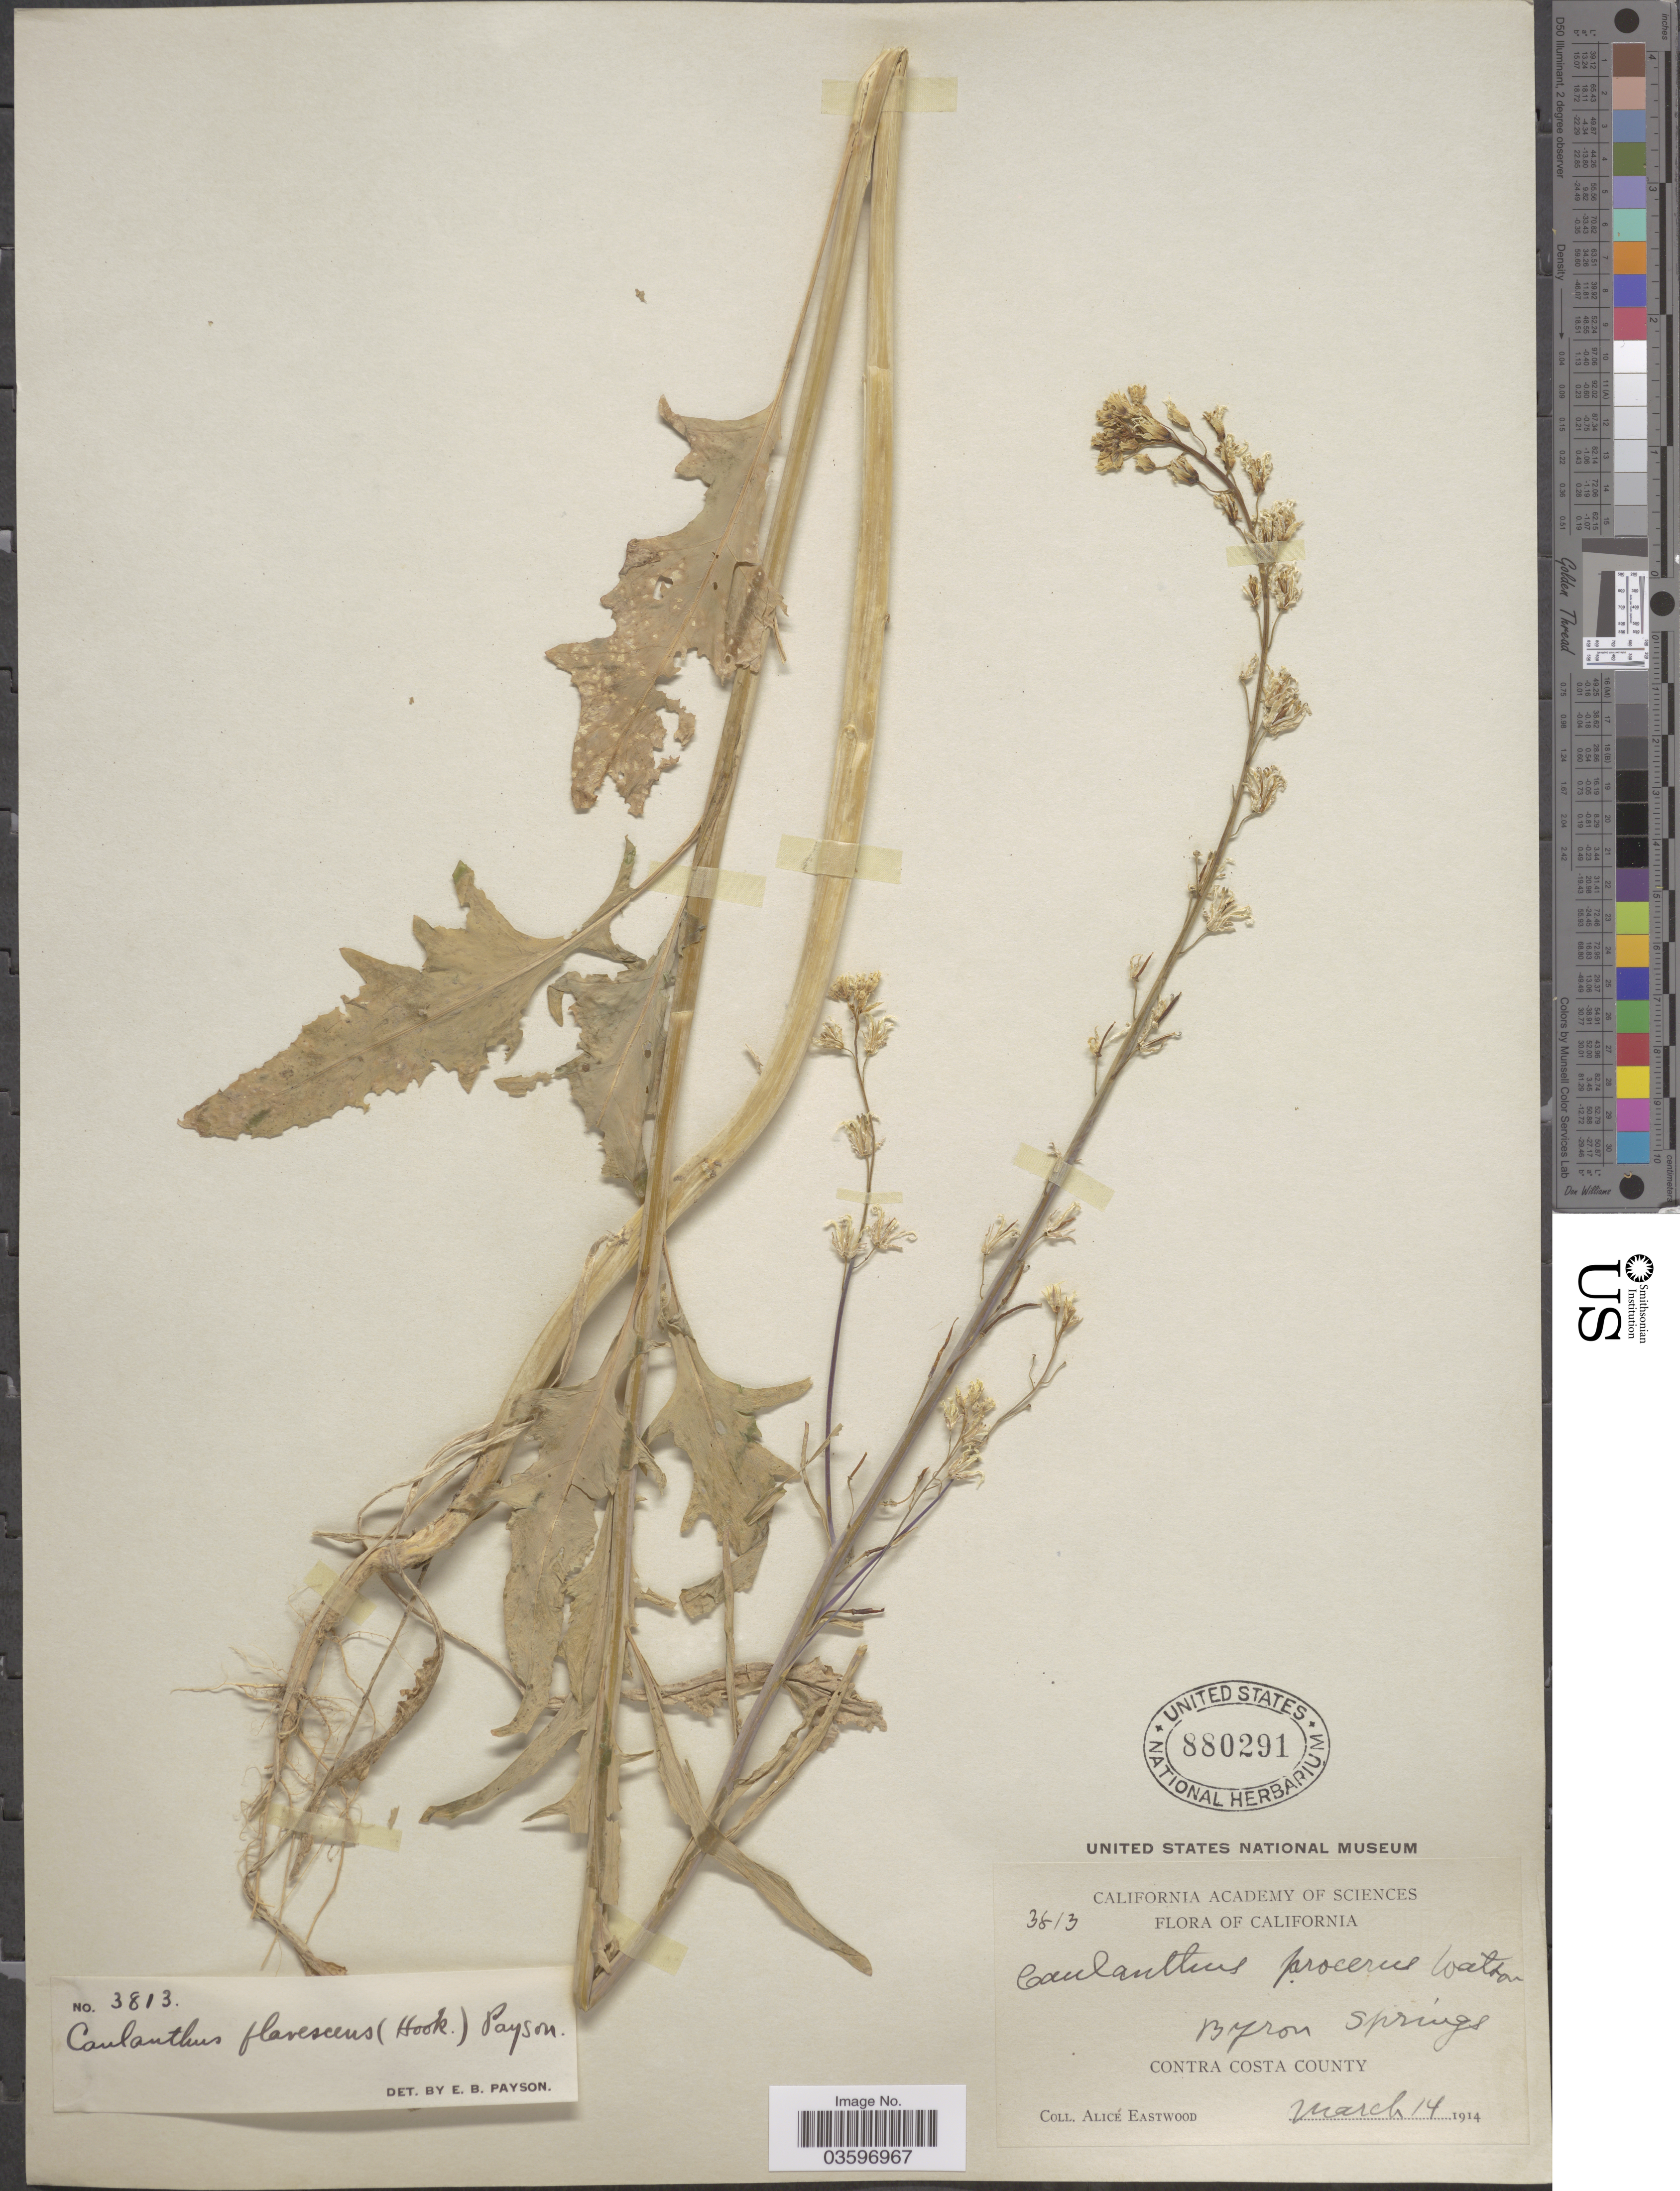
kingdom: Plantae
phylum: Tracheophyta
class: Magnoliopsida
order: Brassicales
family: Brassicaceae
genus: Caulanthus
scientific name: Caulanthus flavescens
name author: (Hook.) Payson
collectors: A. Eastwood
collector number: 3813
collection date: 1914-03-14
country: United States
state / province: California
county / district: Contra Costa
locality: Byron Springs. Contra Costa County.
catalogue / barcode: US 880291